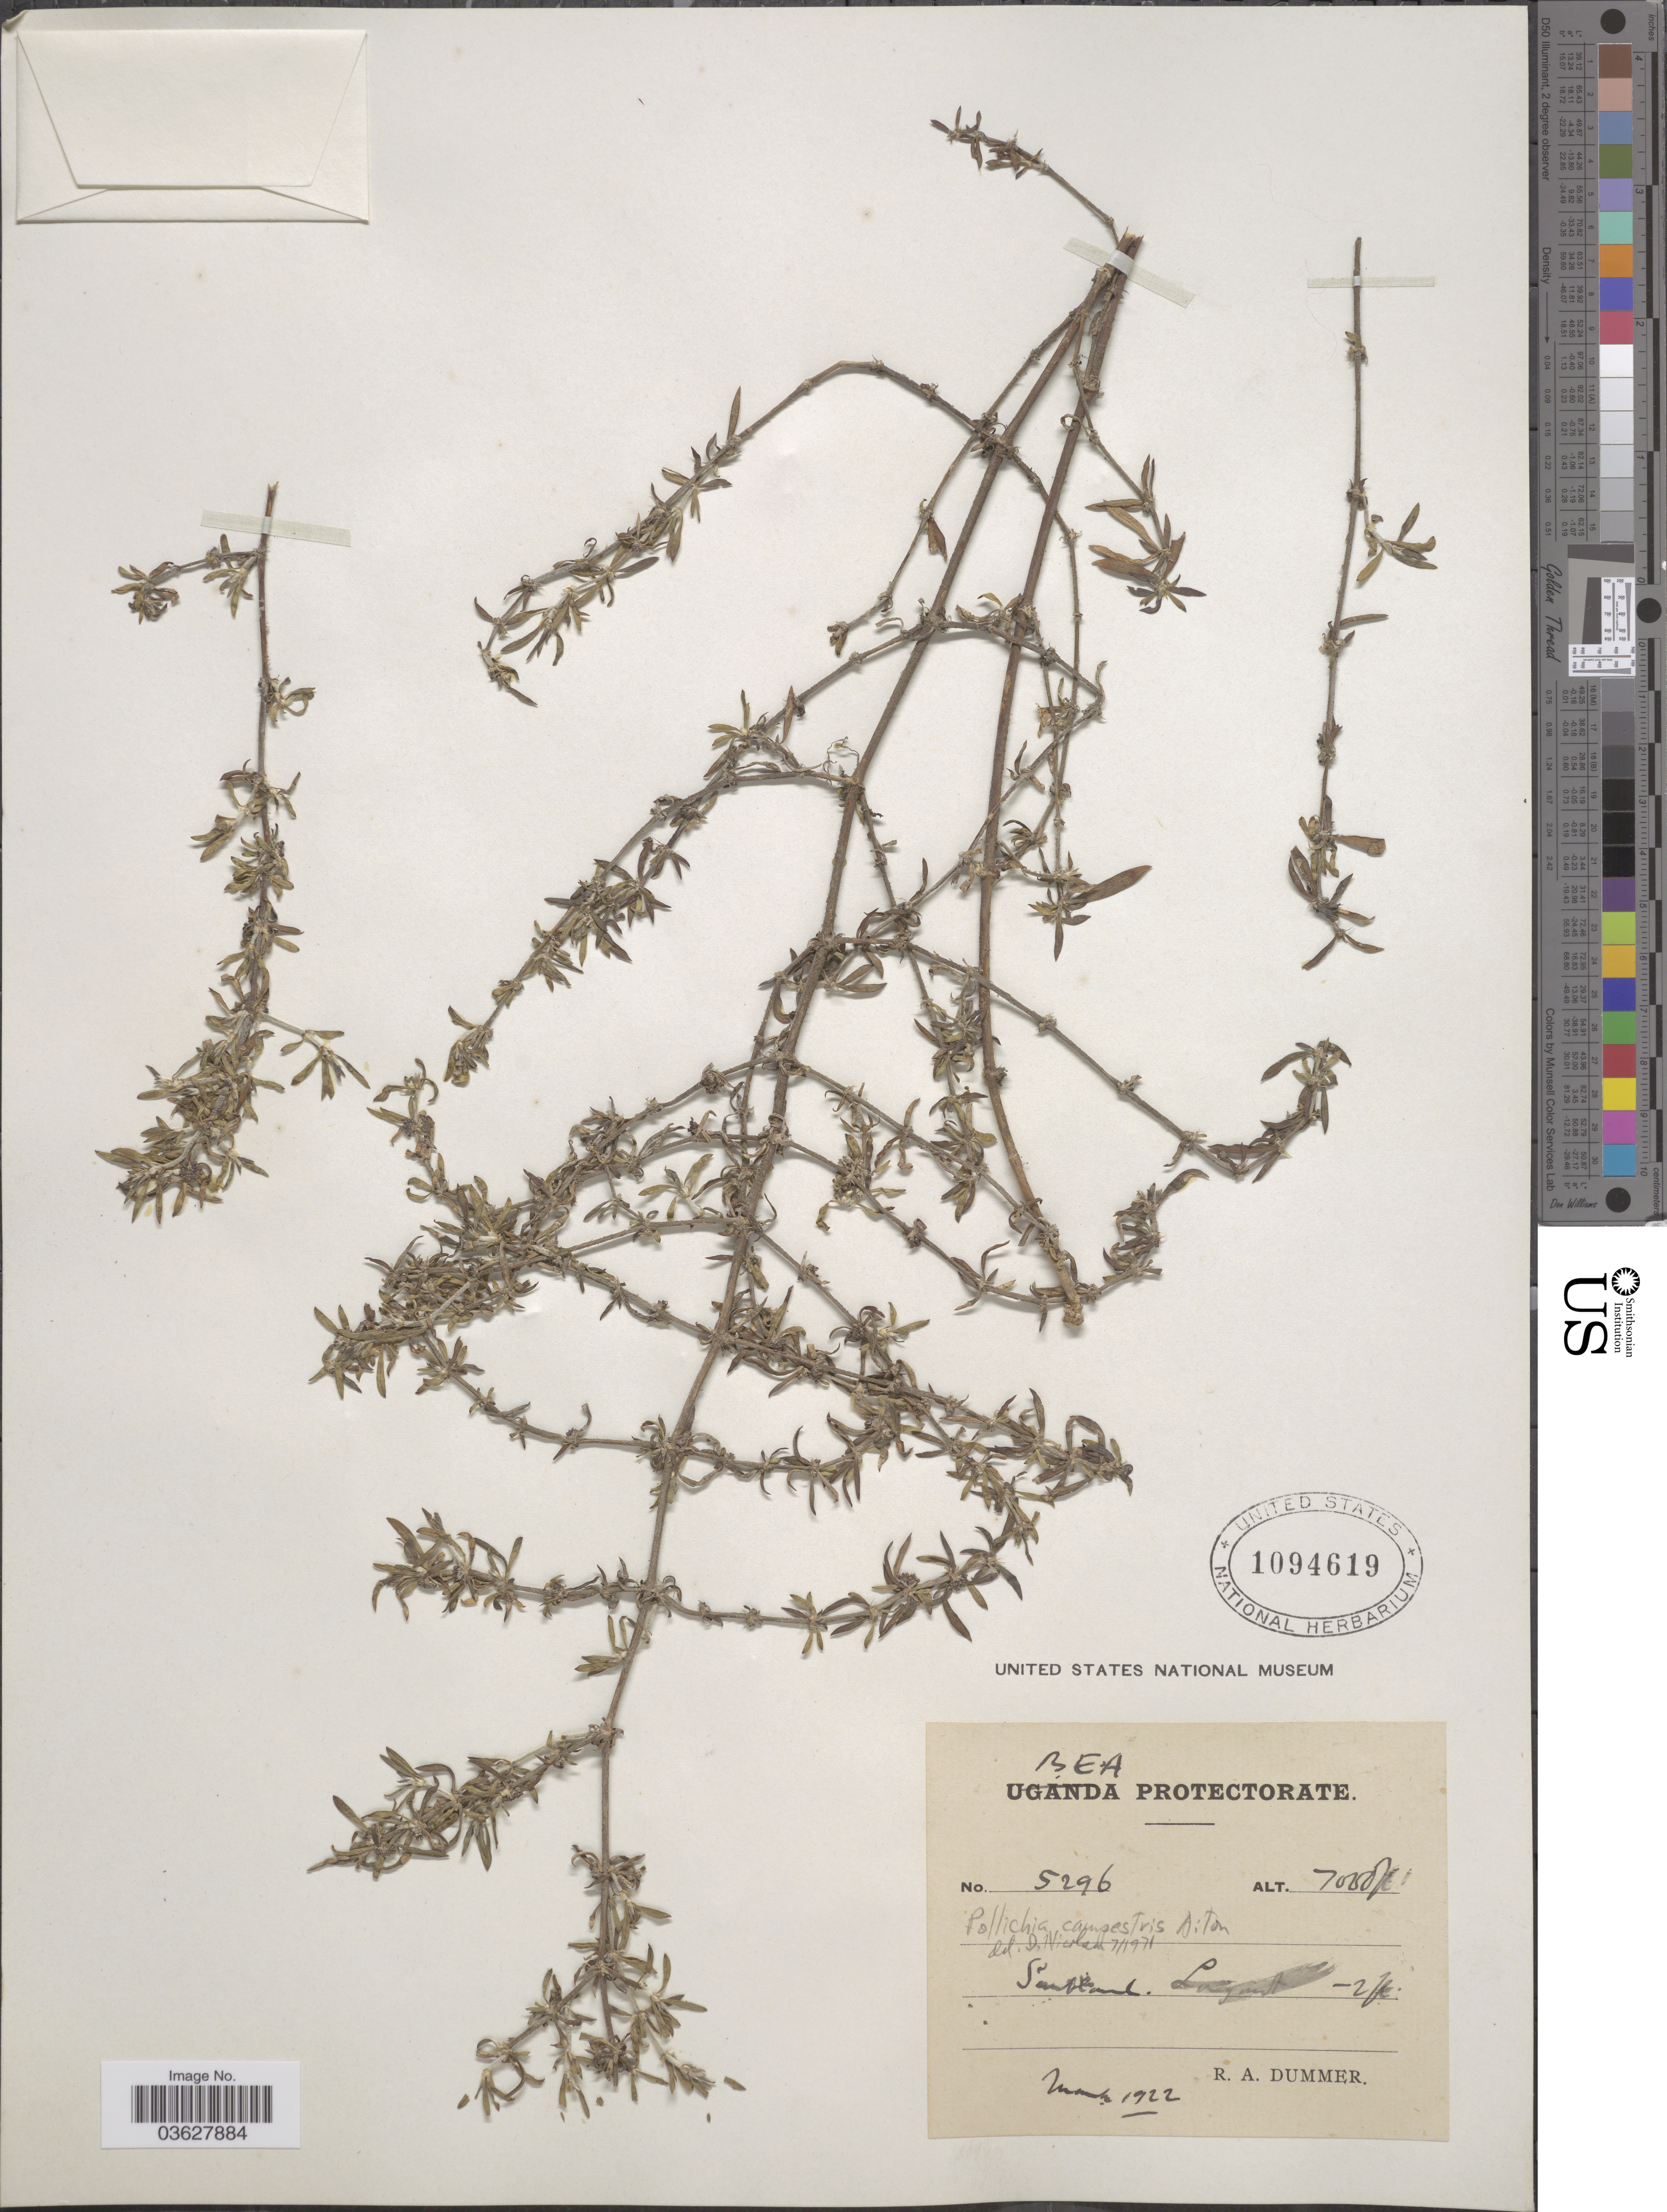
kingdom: Plantae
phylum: Tracheophyta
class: Magnoliopsida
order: Caryophyllales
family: Caryophyllaceae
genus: Pollichia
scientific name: Pollichia campestris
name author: Aiton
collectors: R. Dümmer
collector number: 5296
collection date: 1922-03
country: Kenya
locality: B.E.A. Protectorate. Sscrubland. Longonot.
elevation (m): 2134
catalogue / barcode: US 1094619